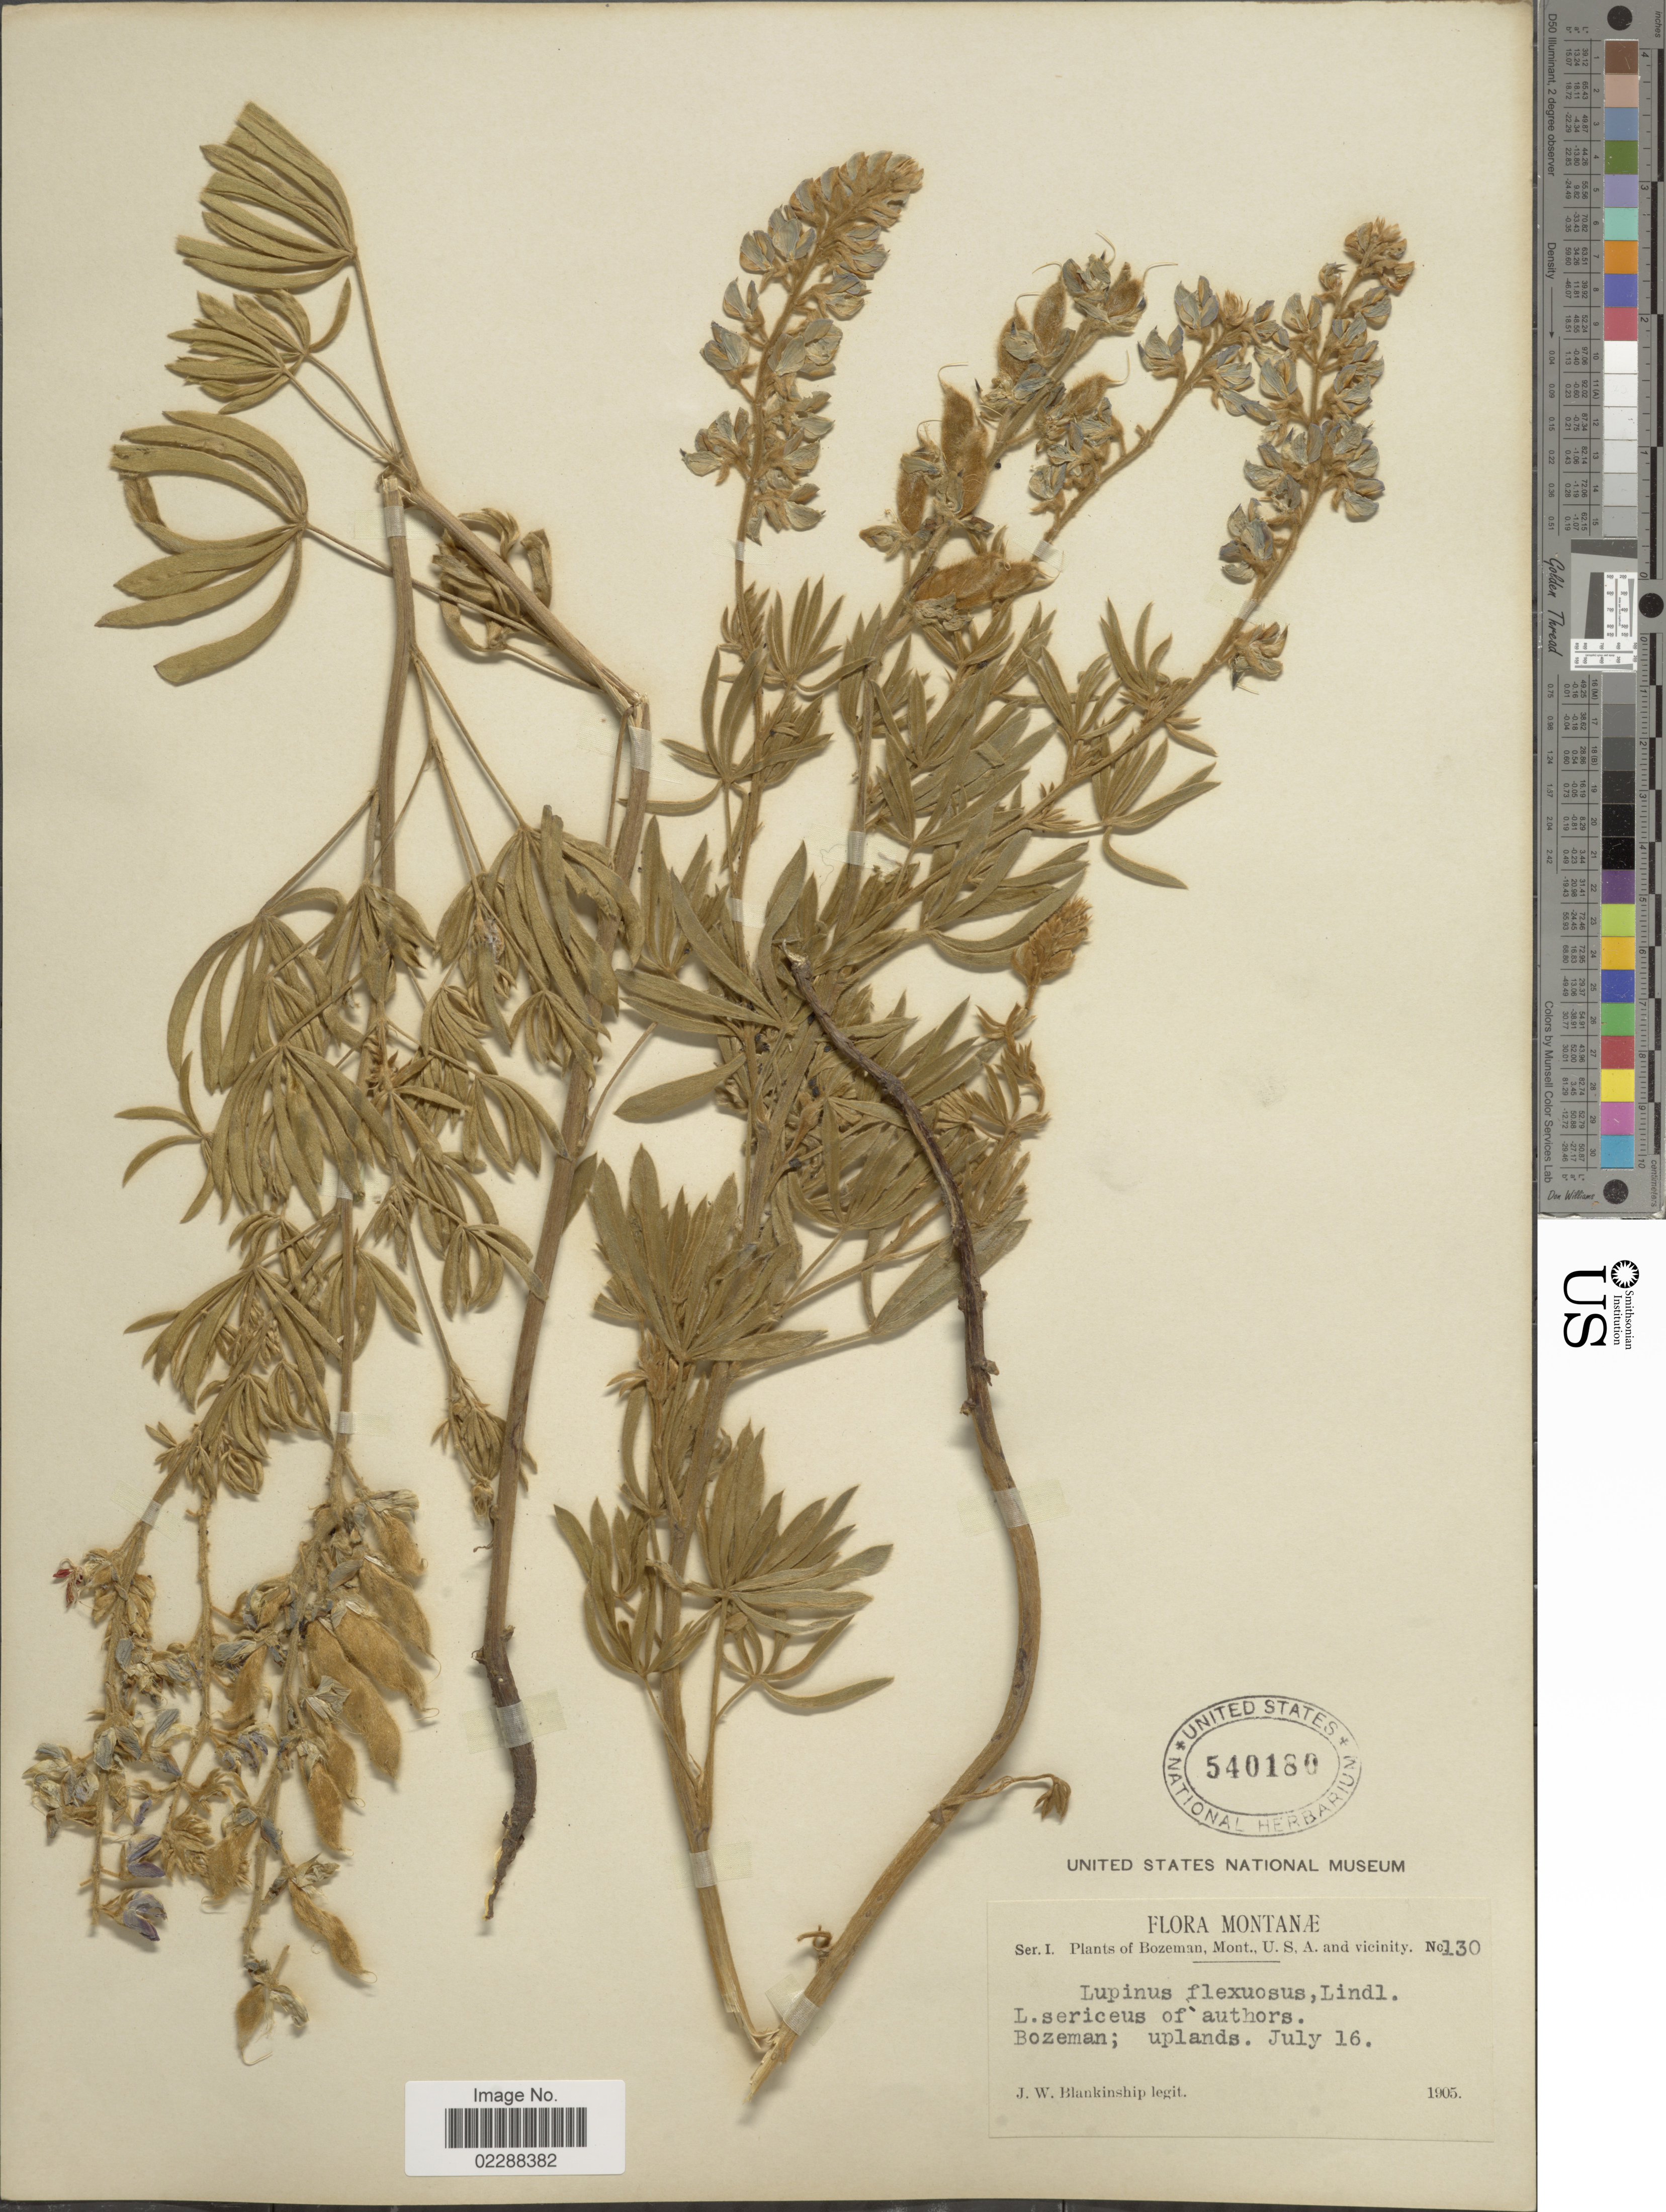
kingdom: Plantae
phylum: Tracheophyta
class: Magnoliopsida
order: Fabales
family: Fabaceae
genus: Lupinus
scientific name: Lupinus sp.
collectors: J. W. Blankinship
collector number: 130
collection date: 1905-07-16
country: United States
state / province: Montana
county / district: Gallatin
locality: Bozeman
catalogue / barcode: US 540180